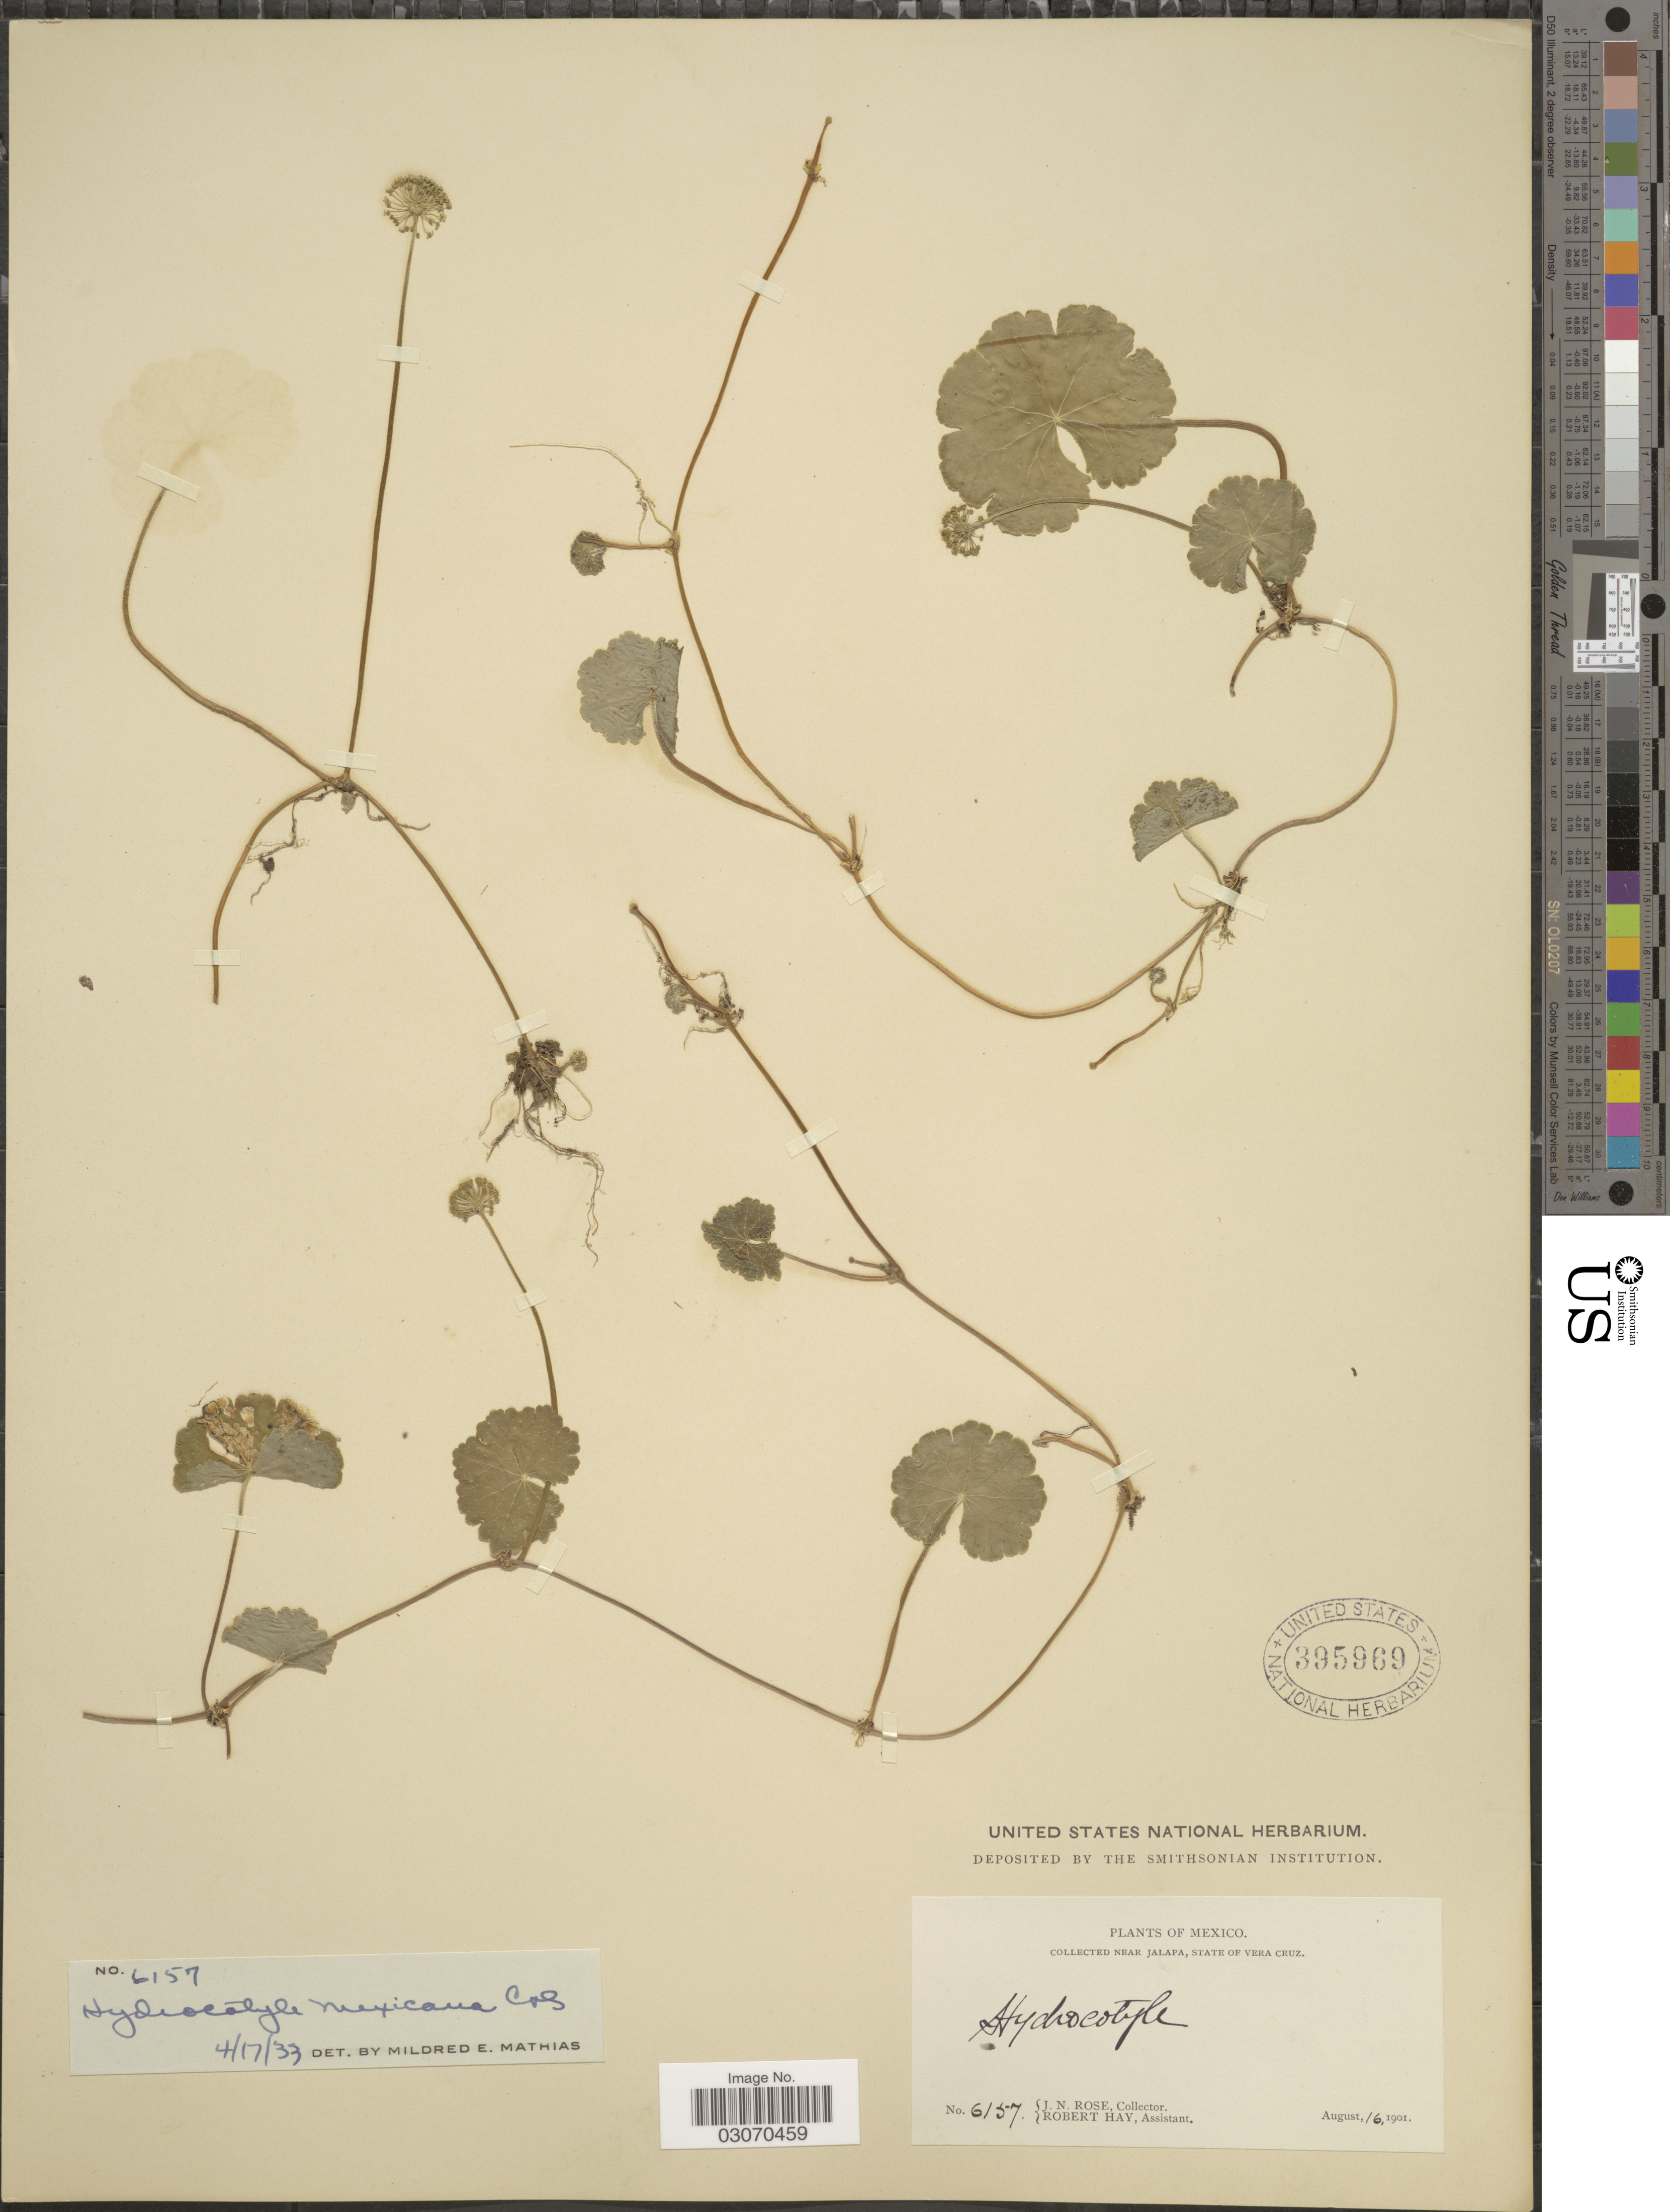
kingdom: Plantae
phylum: Tracheophyta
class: Magnoliopsida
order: Apiales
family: Araliaceae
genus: Hydrocotyle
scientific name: Hydrocotyle mexicana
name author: Schltdl. & Cham.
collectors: J. N. Rose & R. H. Hay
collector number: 6157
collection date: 1901-08-16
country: Mexico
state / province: Veracruz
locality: Near Jalapa, State of Vera Cruz.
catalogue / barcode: US 395969